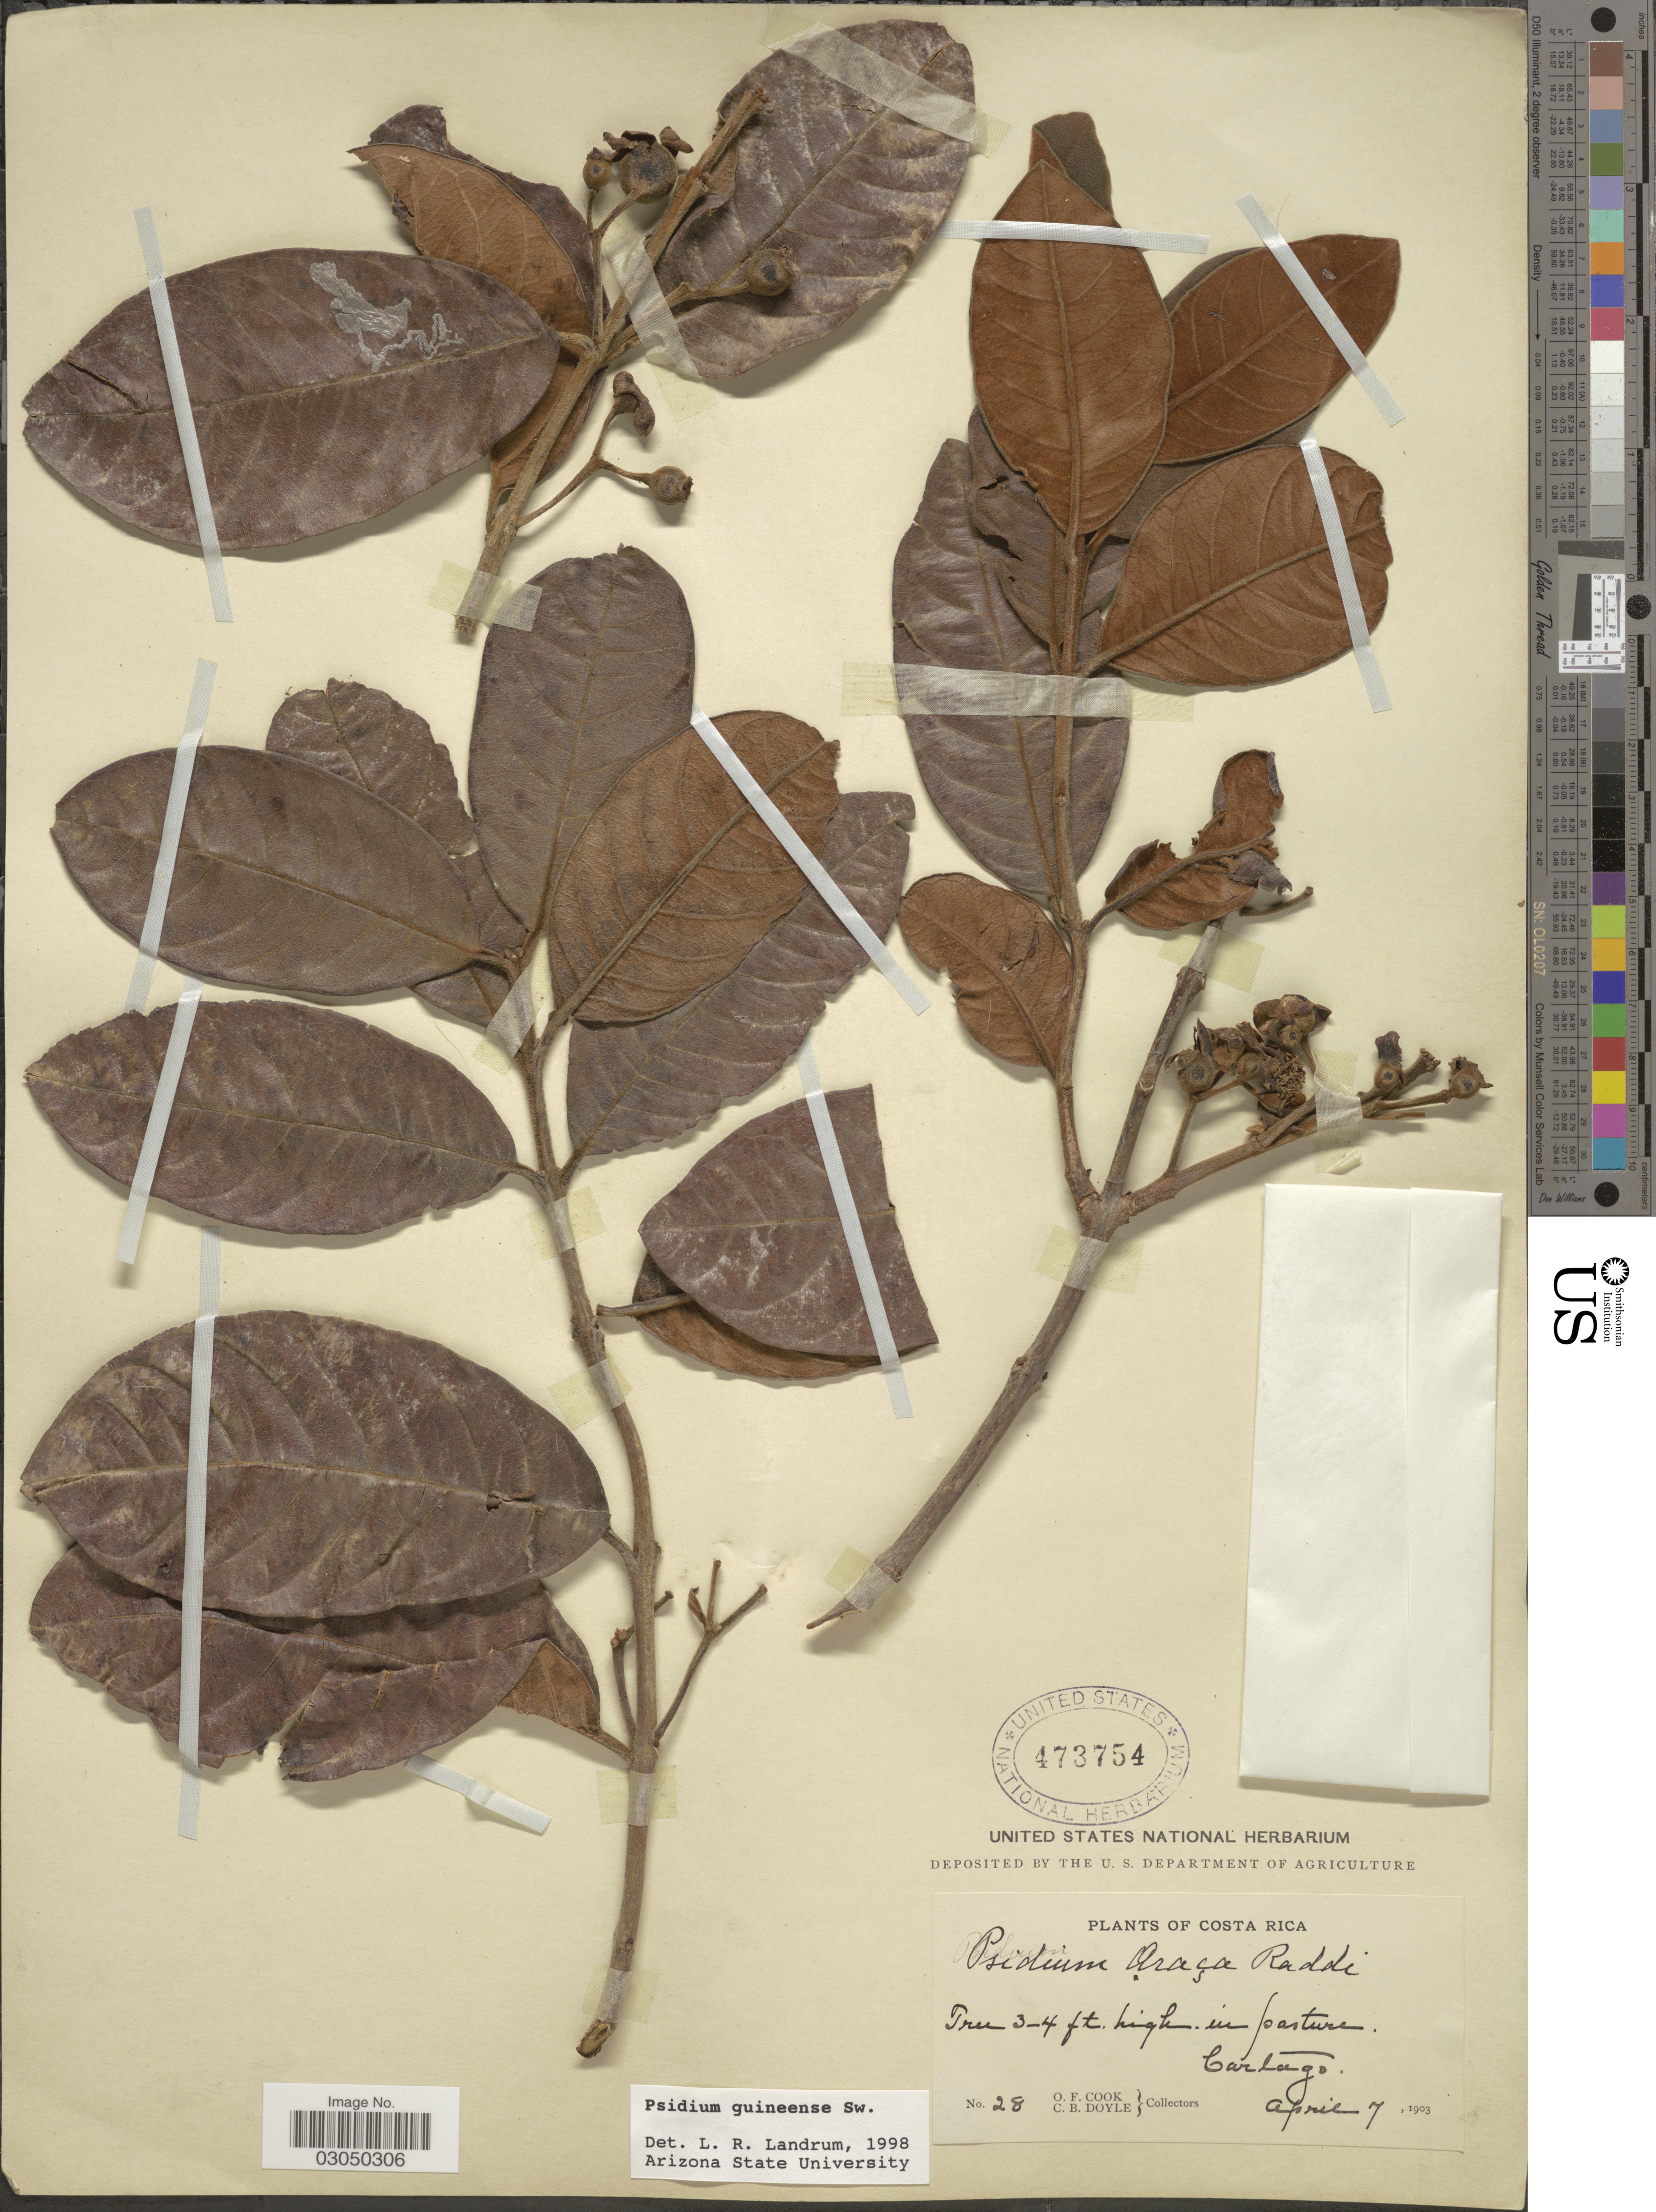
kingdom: Plantae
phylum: Tracheophyta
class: Magnoliopsida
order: Myrtales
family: Myrtaceae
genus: Psidium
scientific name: Psidium guineense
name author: Sw.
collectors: O. F. Cook & C. Doyle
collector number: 28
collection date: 1903-04-07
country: Costa Rica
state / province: Cartago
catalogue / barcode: US 473754